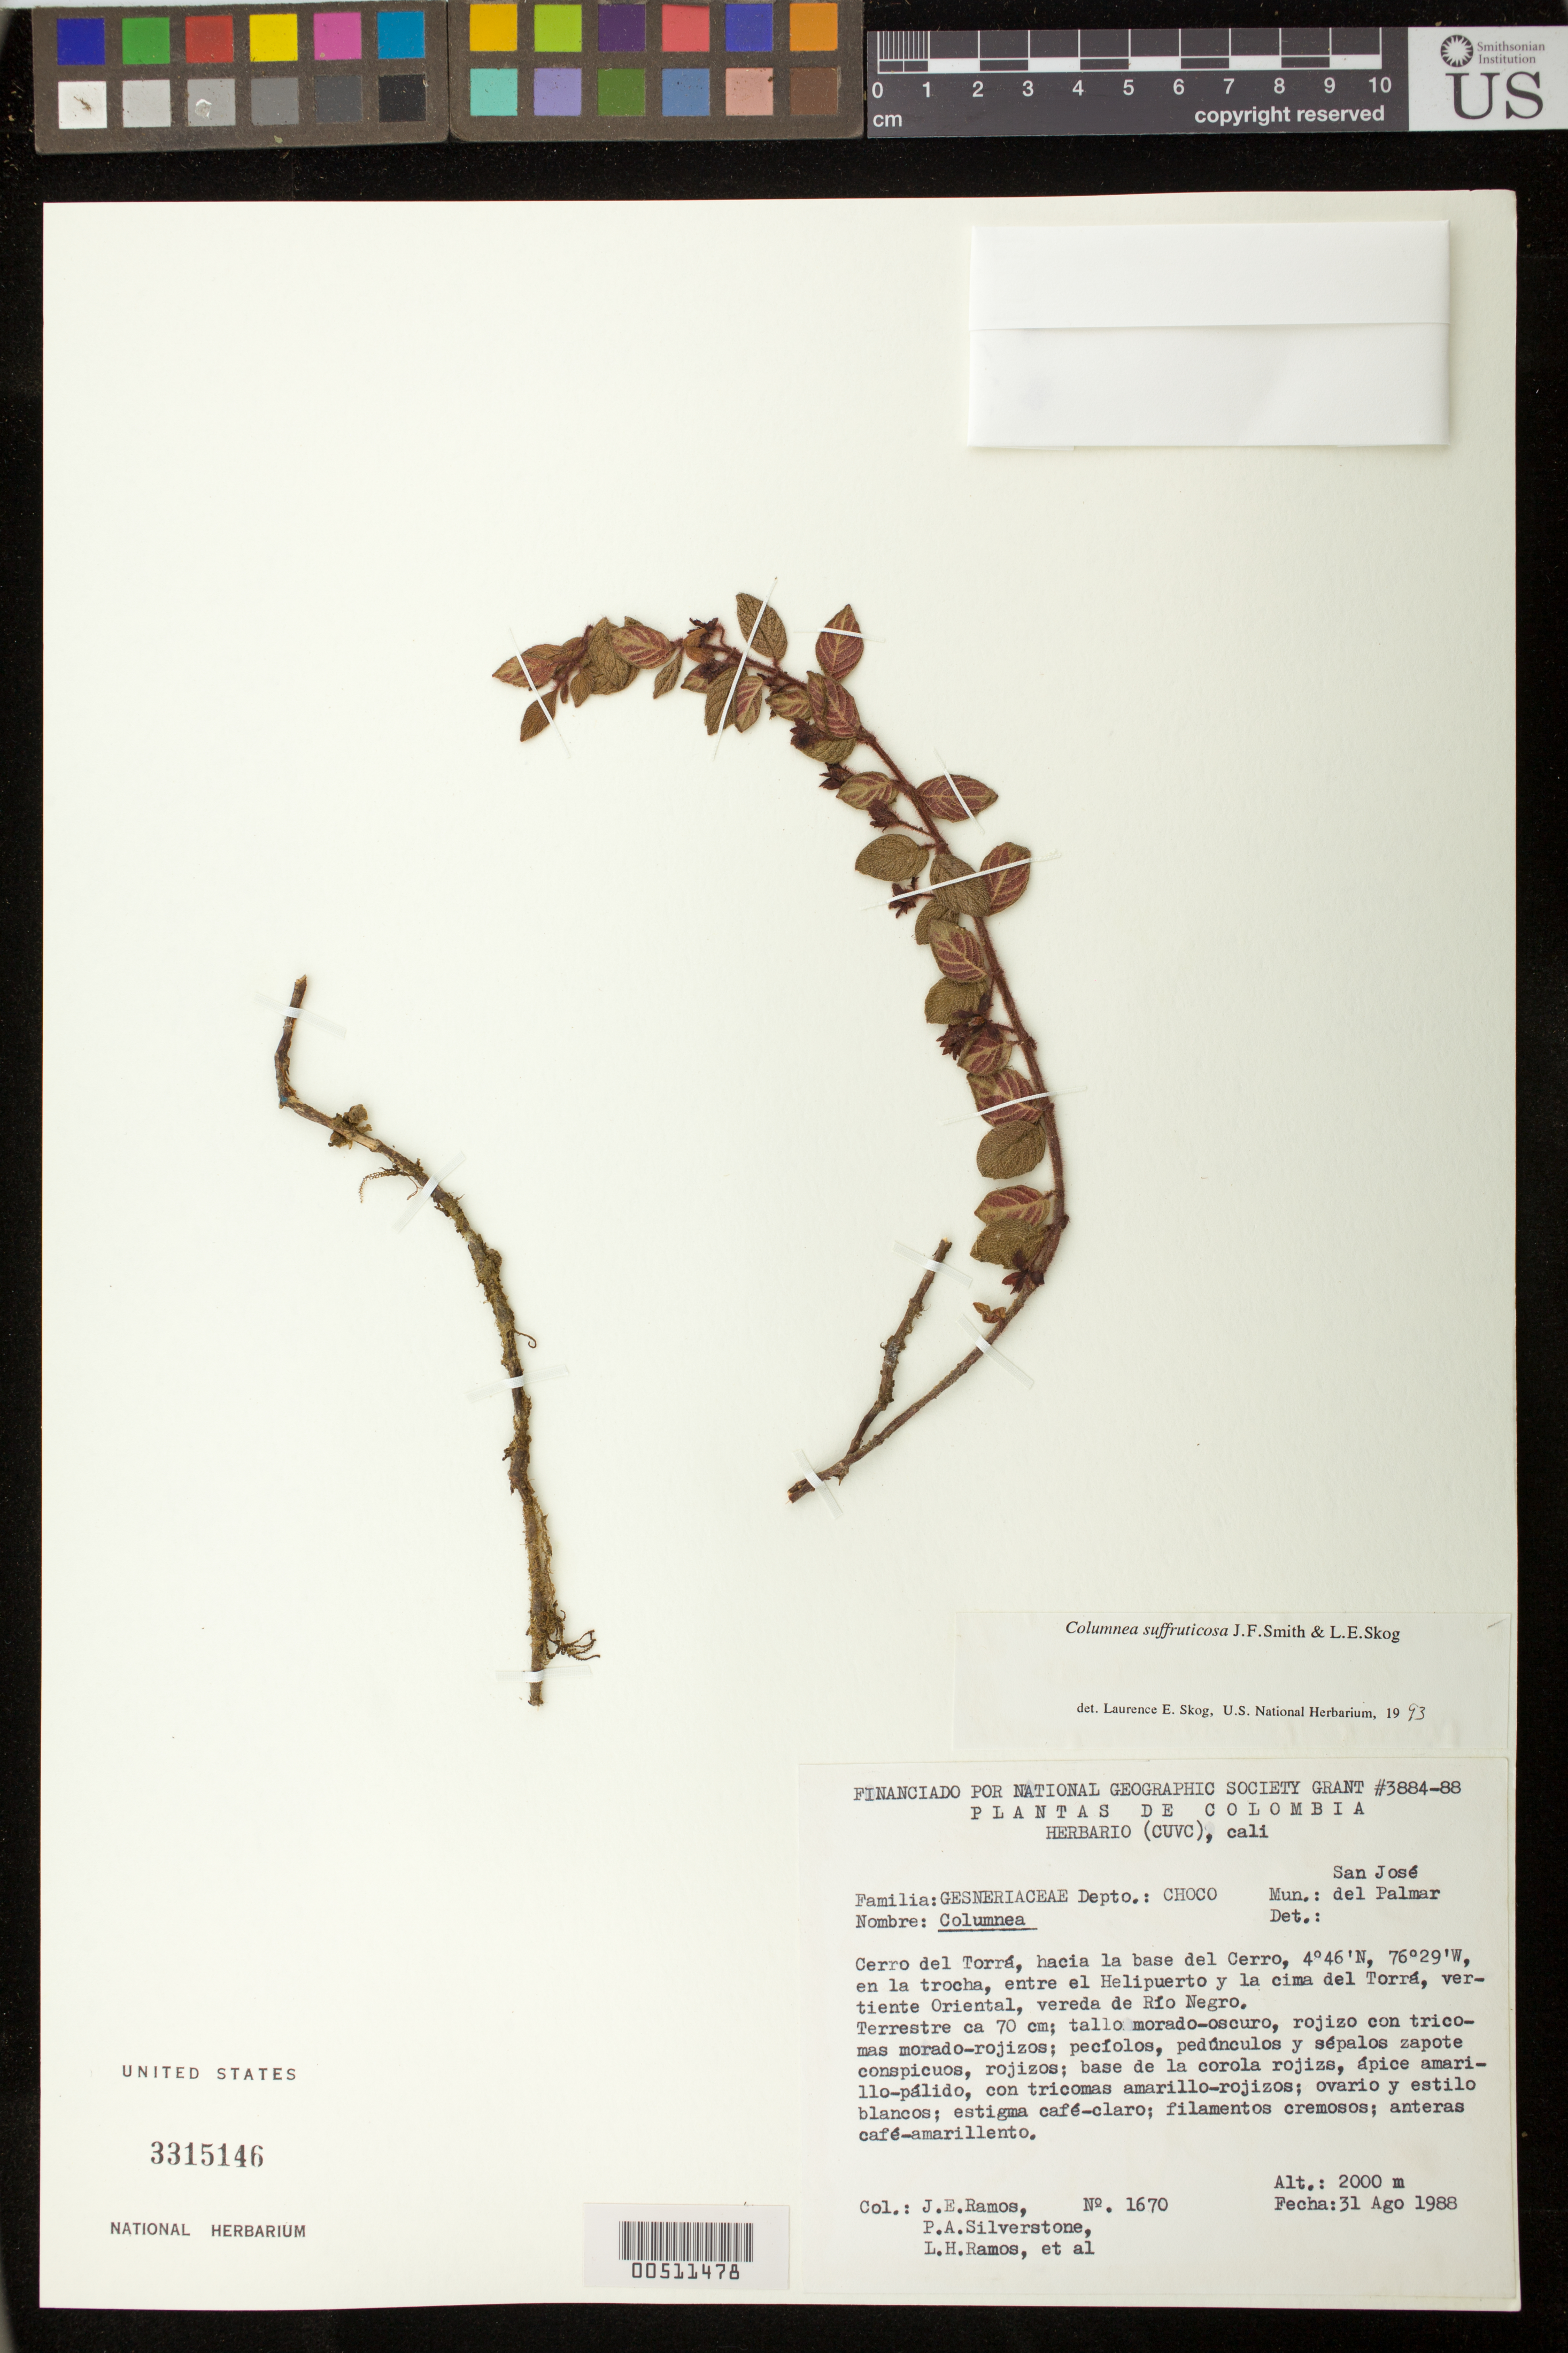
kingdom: Plantae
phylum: Tracheophyta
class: Magnoliopsida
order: Lamiales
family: Gesneriaceae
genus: Columnea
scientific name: Columnea suffruticosa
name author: J.F. Sm. & L.E. Skog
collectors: J. E. Ramos, P. A. Silverstone-Sopkin, L. Ramos & et al.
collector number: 1670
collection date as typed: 31 Aug 1988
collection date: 1988-08-31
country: Colombia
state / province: Chocó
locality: San Jose de Palmar, Cerro del Torra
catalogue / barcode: US 3315146